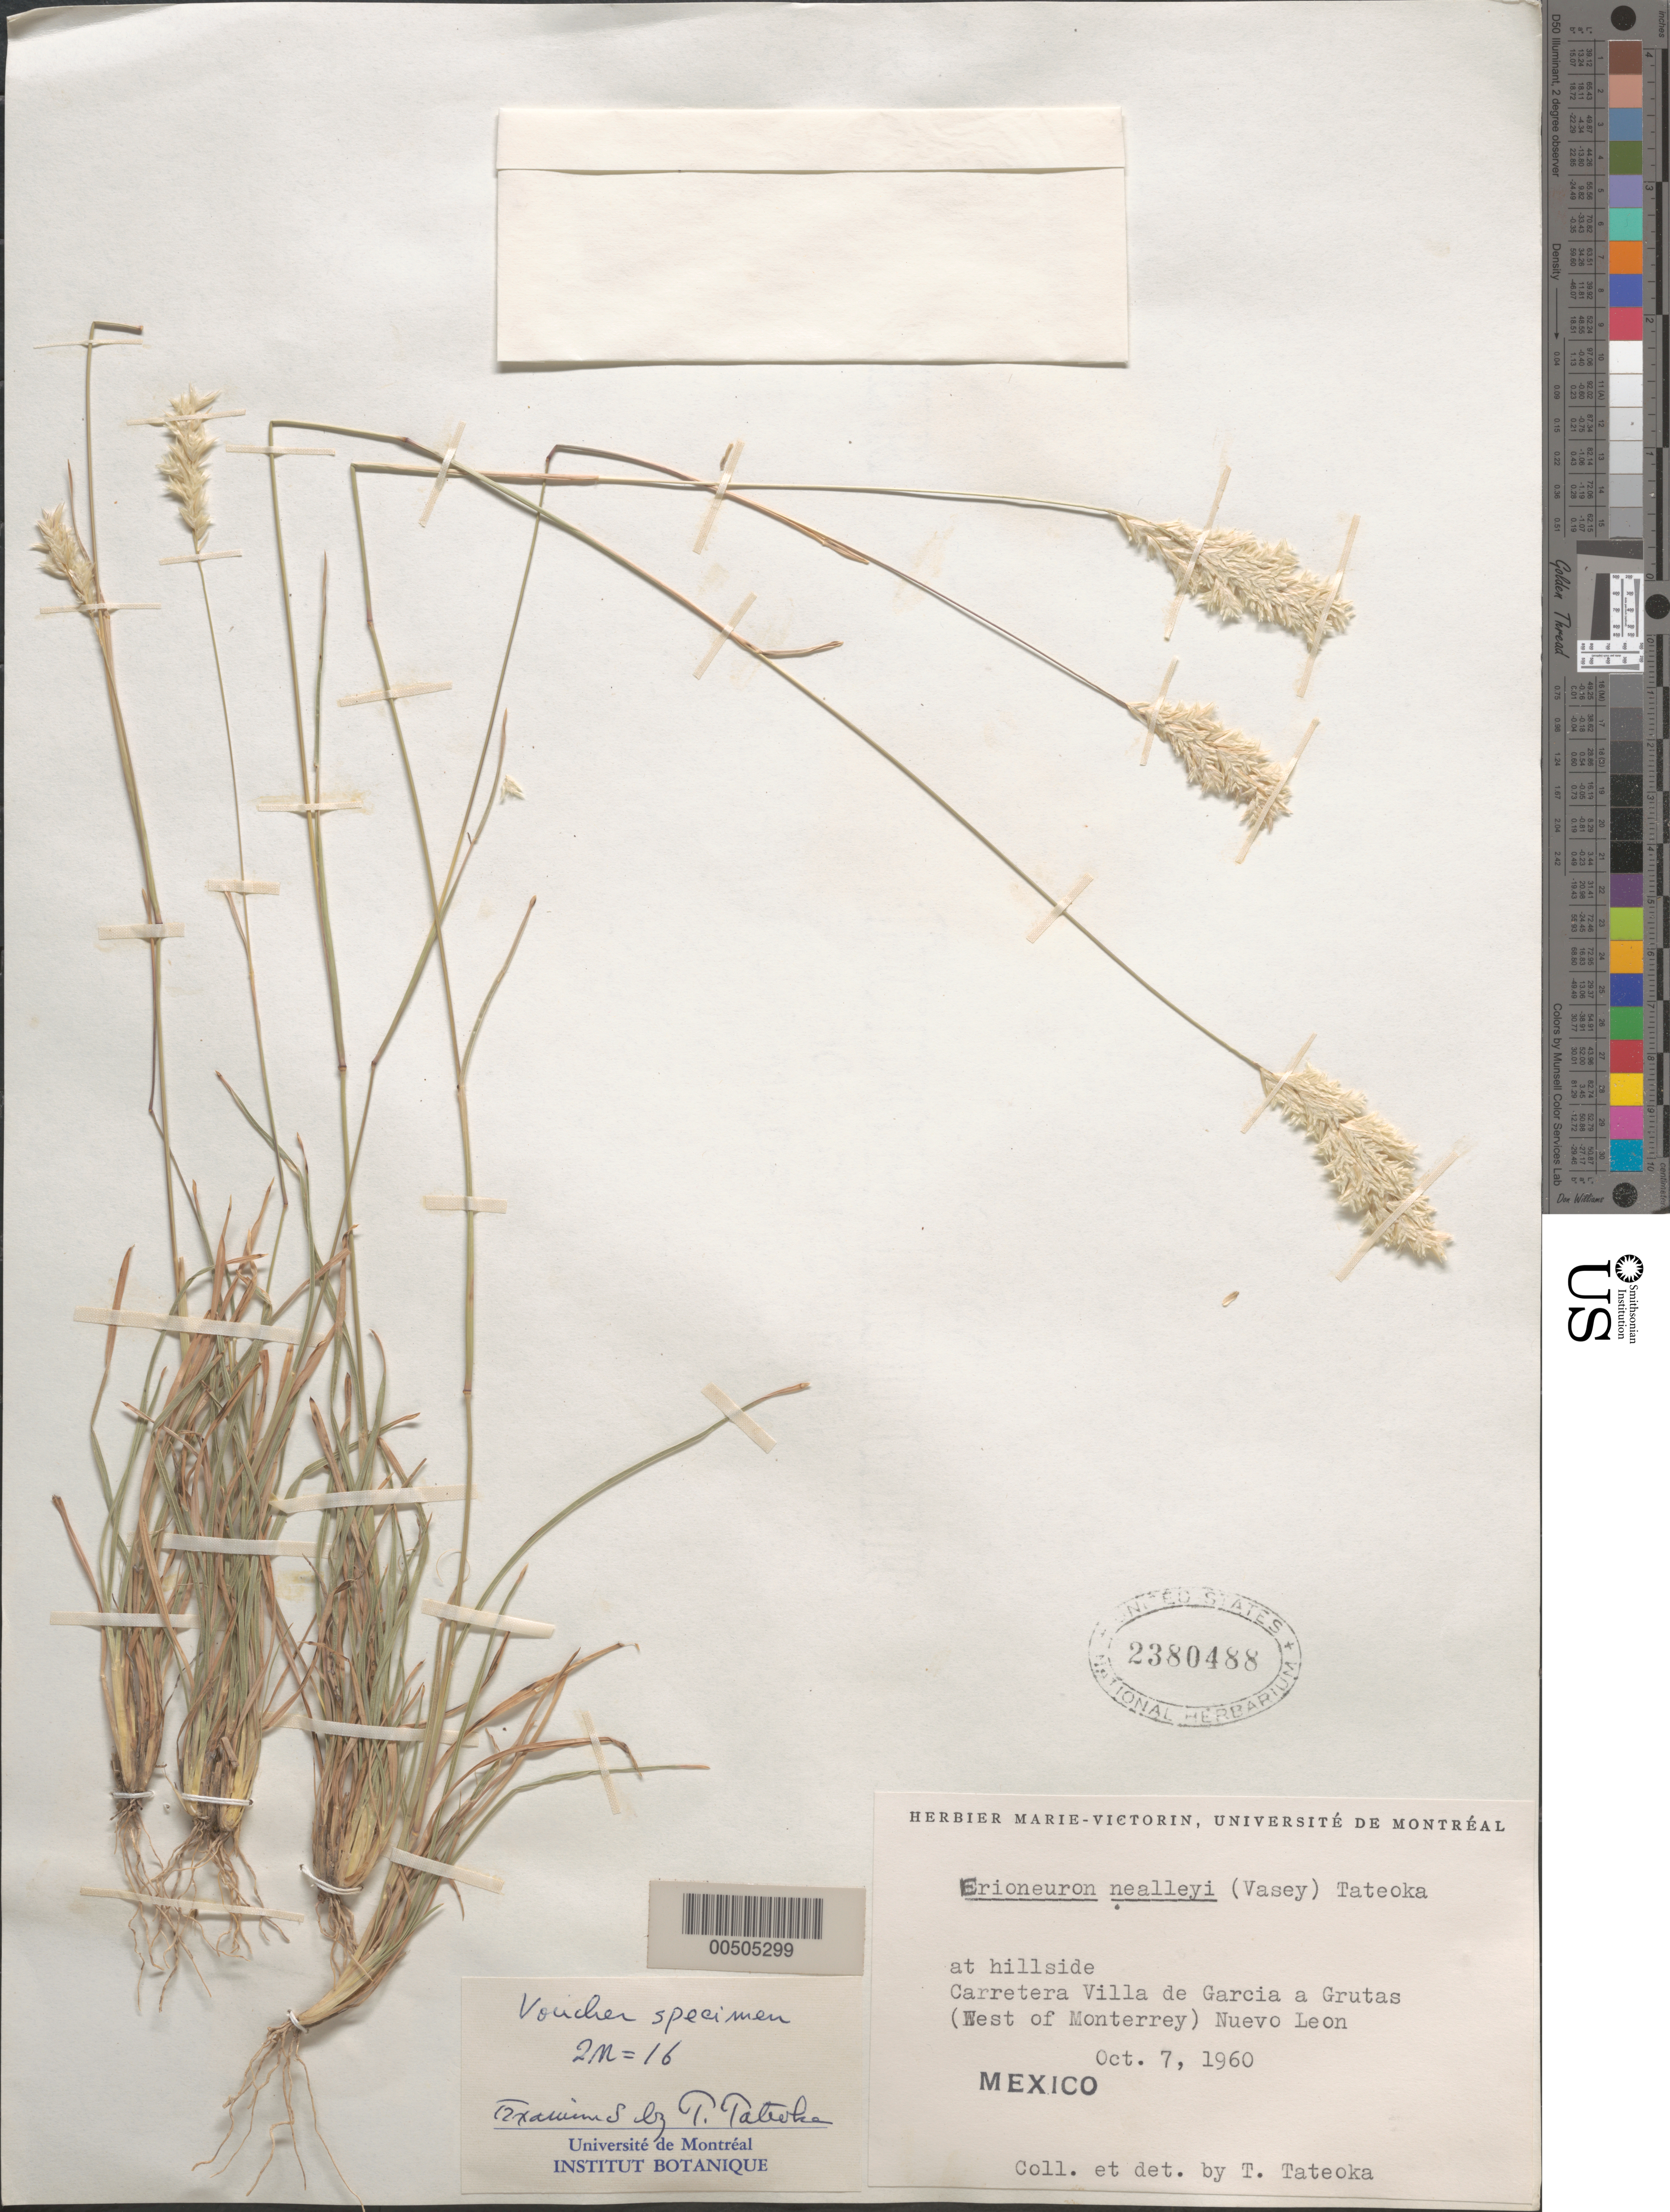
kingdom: Plantae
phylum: Tracheophyta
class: Liliopsida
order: Poales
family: Poaceae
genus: Erioneuron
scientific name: Erioneuron nealleyi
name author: (Vasey) Tateoka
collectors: T. Tateoka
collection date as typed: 7 Oct 1960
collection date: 1960-10-07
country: Mexico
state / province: Nuevo León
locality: Carretera Villa de Garcia a Grutas (W of Monterrey)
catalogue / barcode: US 2380488